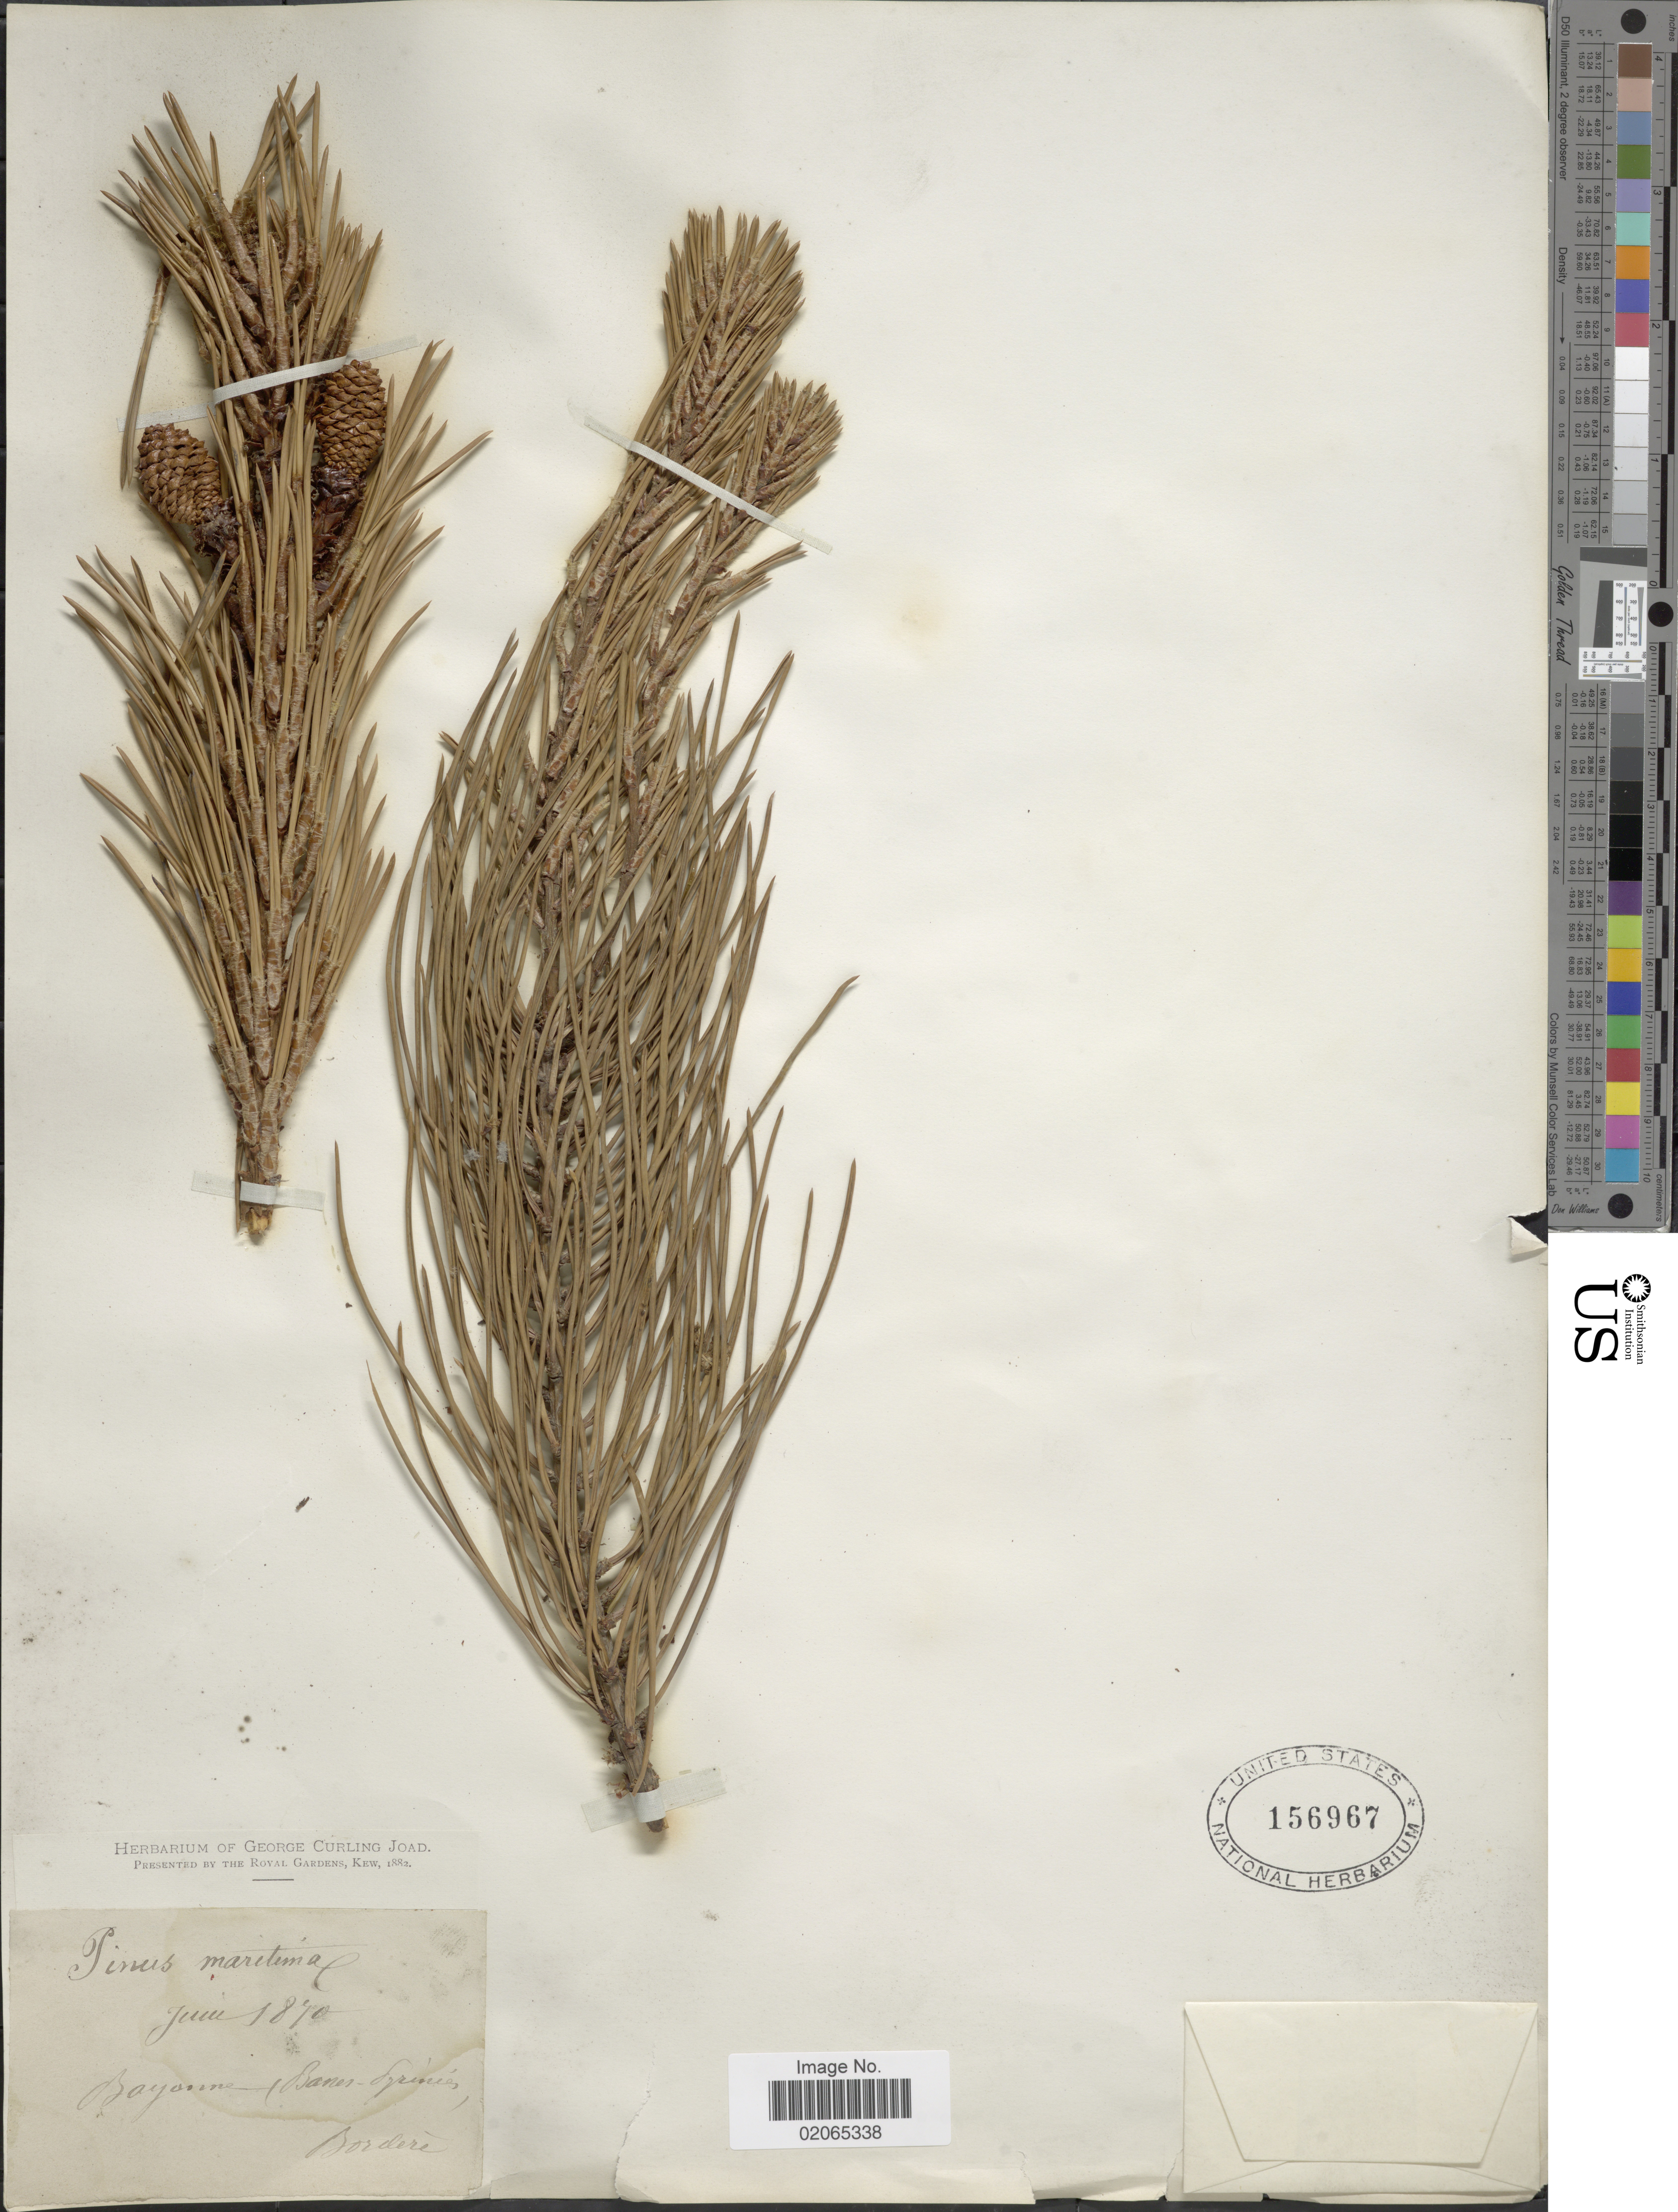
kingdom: Plantae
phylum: Tracheophyta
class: Pinopsida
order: Pinales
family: Pinaceae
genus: Pinus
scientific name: Pinus pinaster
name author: Aiton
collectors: -. Bordère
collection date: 1870-06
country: France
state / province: Nouvelle-Aquitaine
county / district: Pyrénées-Atlantiques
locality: Bayonne (Banes-Pyrénées)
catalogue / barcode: US 156967